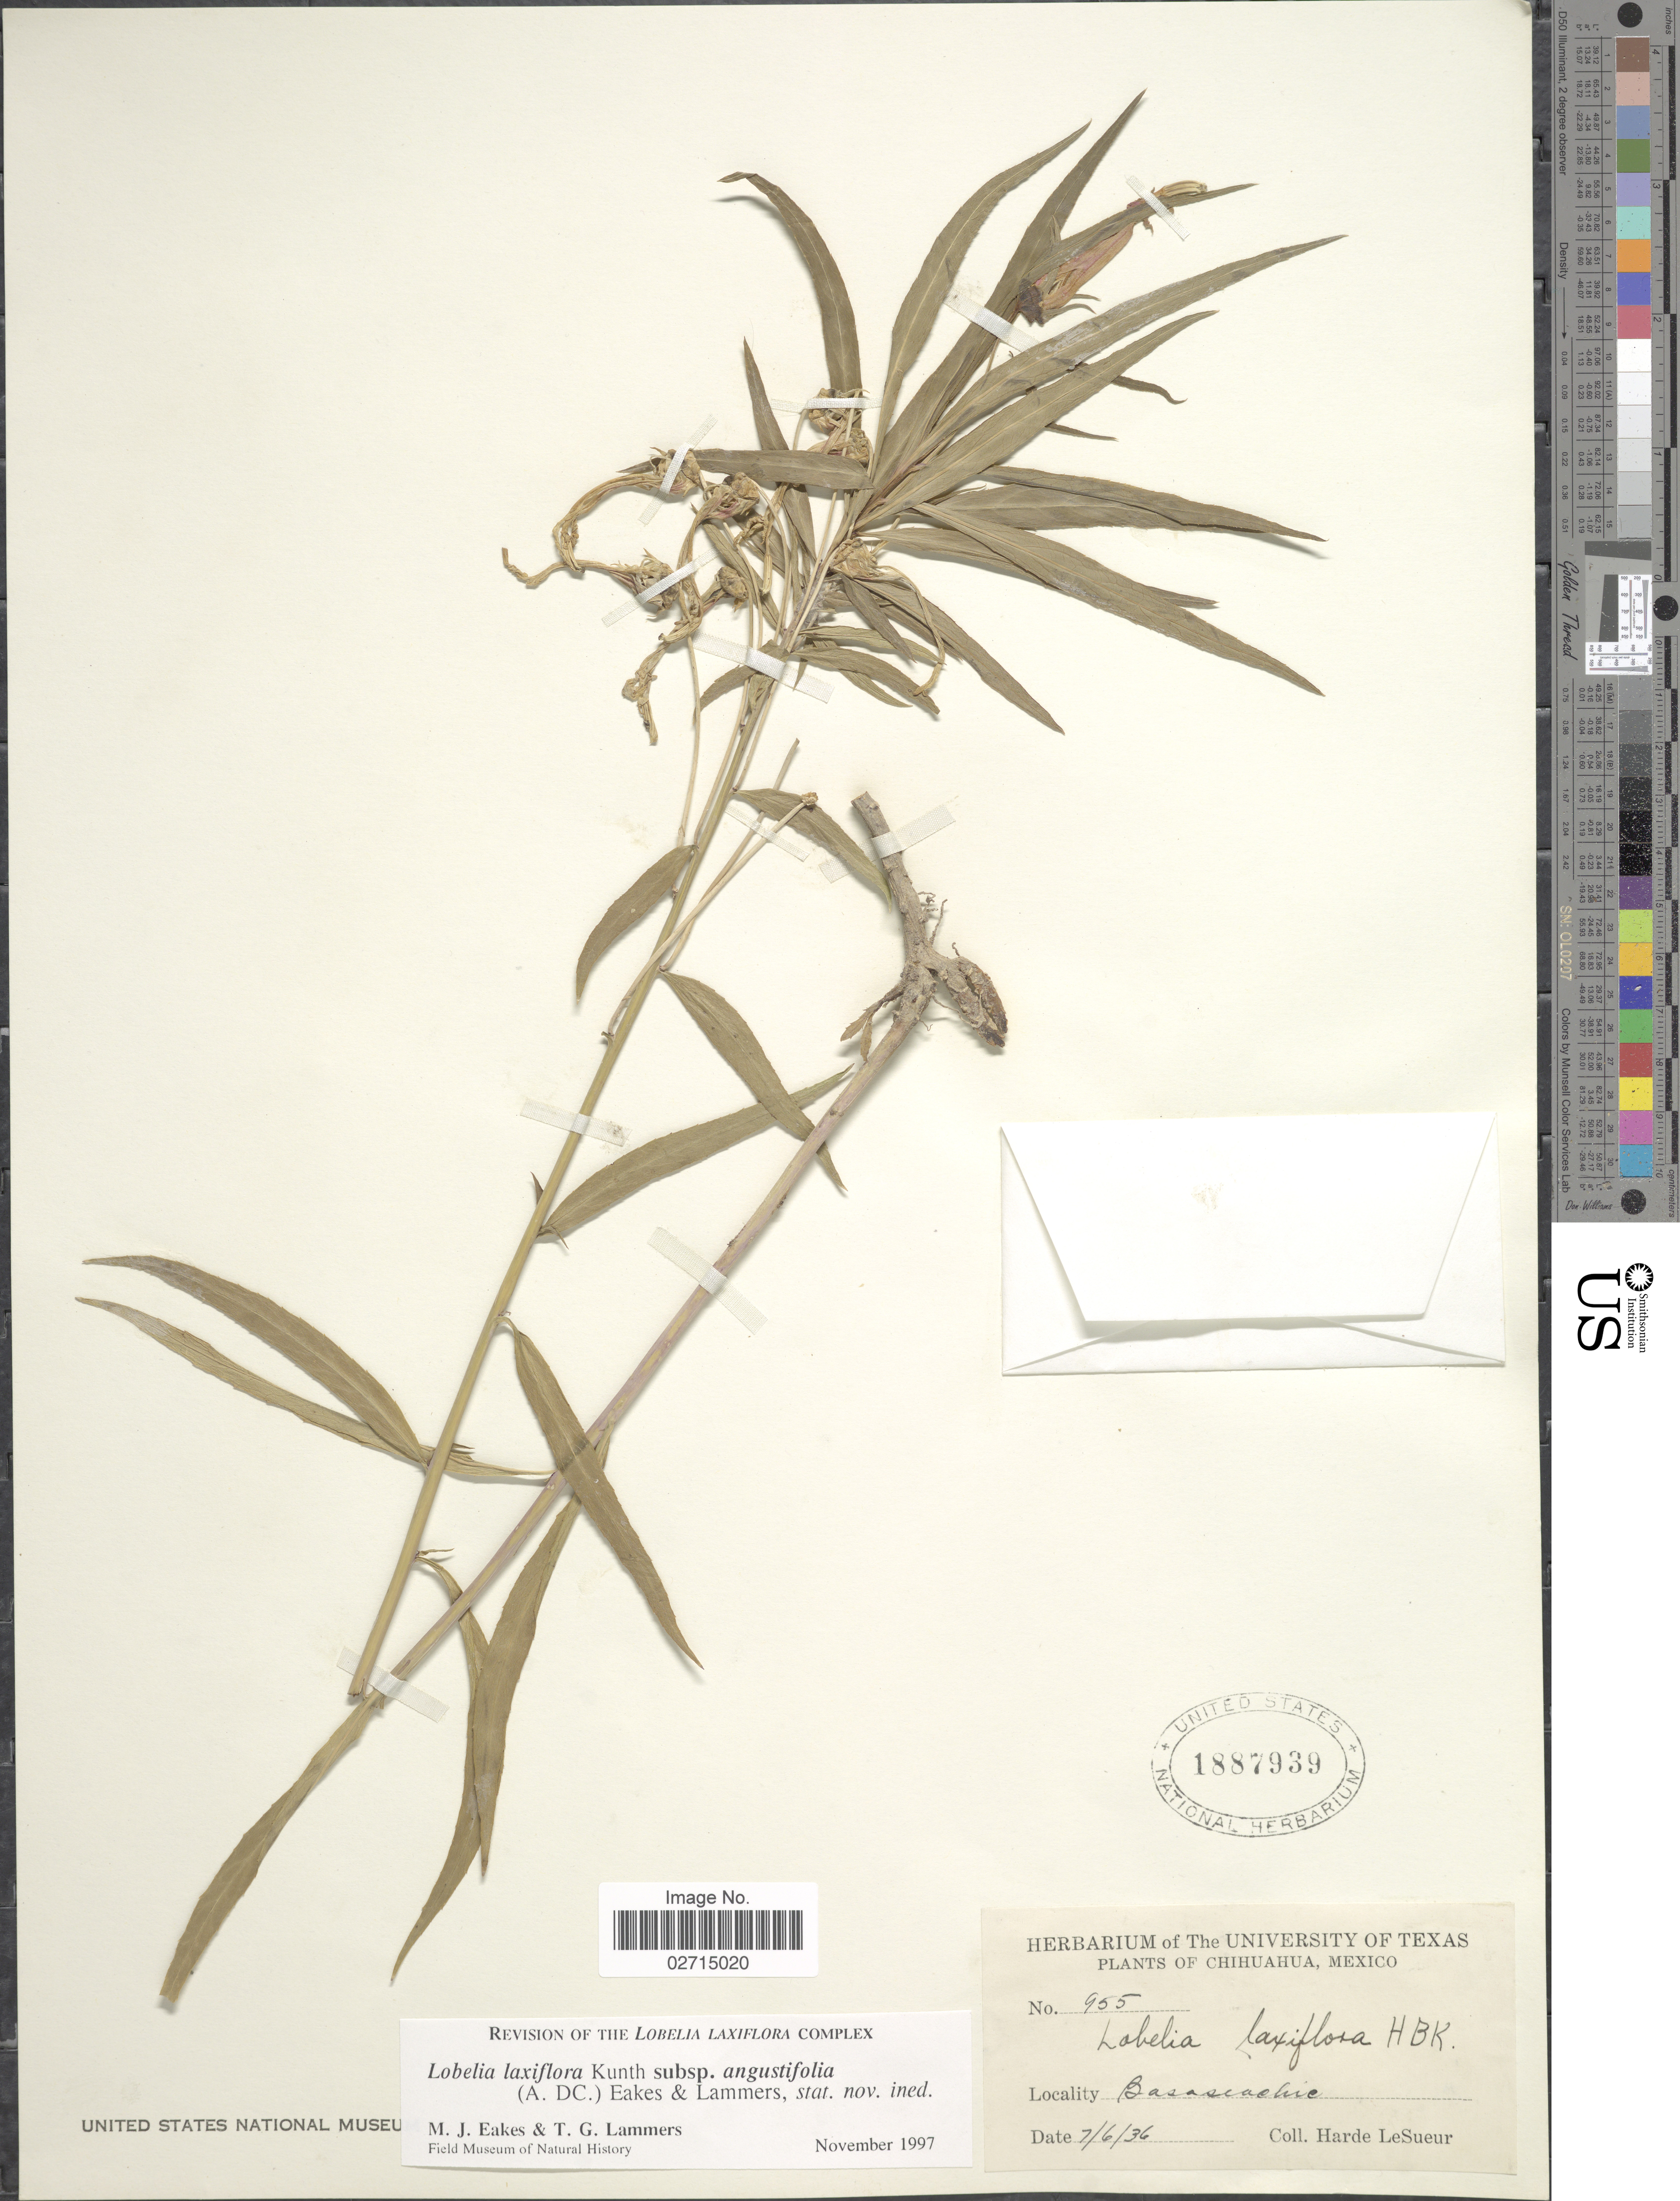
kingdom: Plantae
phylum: Tracheophyta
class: Magnoliopsida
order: Asterales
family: Campanulaceae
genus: Leptocodon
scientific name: Leptocodon laxiflora var. angustifolia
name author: A. DC.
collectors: H. LeSueur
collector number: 955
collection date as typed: Transcribed d/m/y: 7/6/36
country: Mexico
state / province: Chihuahua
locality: Chihuahua, Mexico, Basascachic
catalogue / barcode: US 1887939